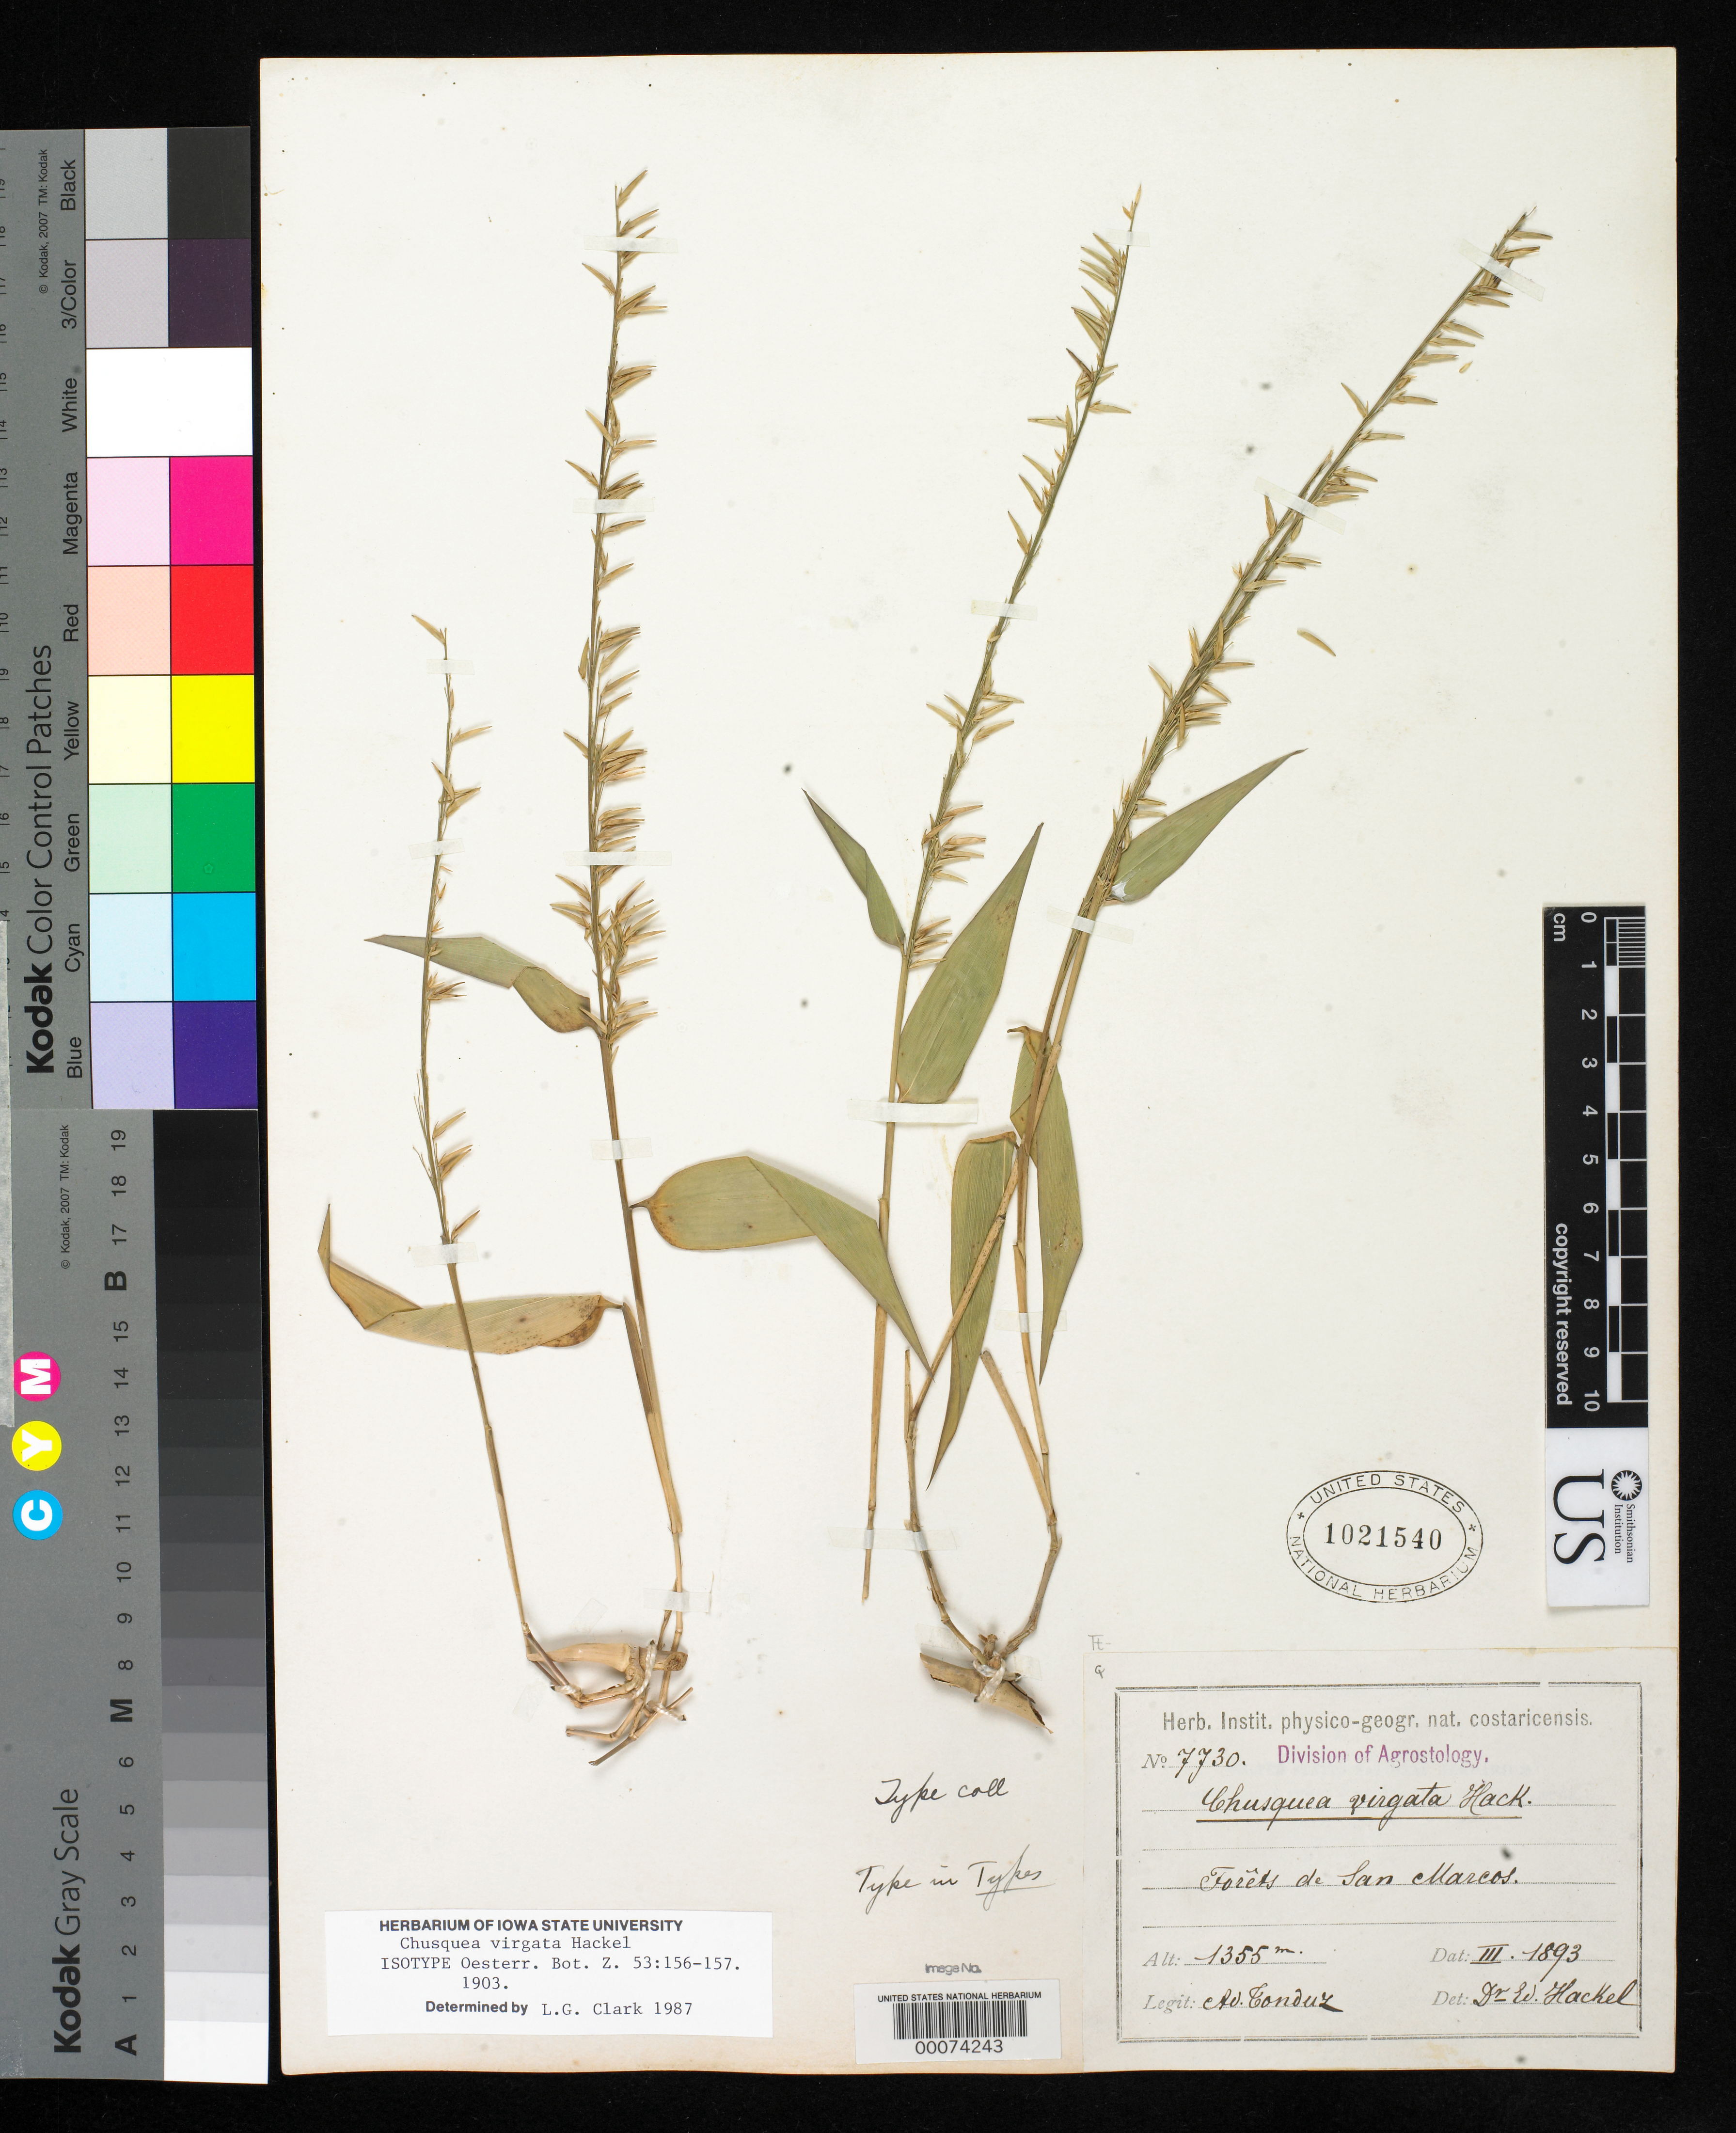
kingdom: Plantae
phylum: Tracheophyta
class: Liliopsida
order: Poales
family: Poaceae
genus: Chusquea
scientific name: Chusquea virgata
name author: Hack.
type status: Isotype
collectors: A. Tonduz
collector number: Pittier 7730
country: Costa Rica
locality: Near San Marcos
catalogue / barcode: US 1021540